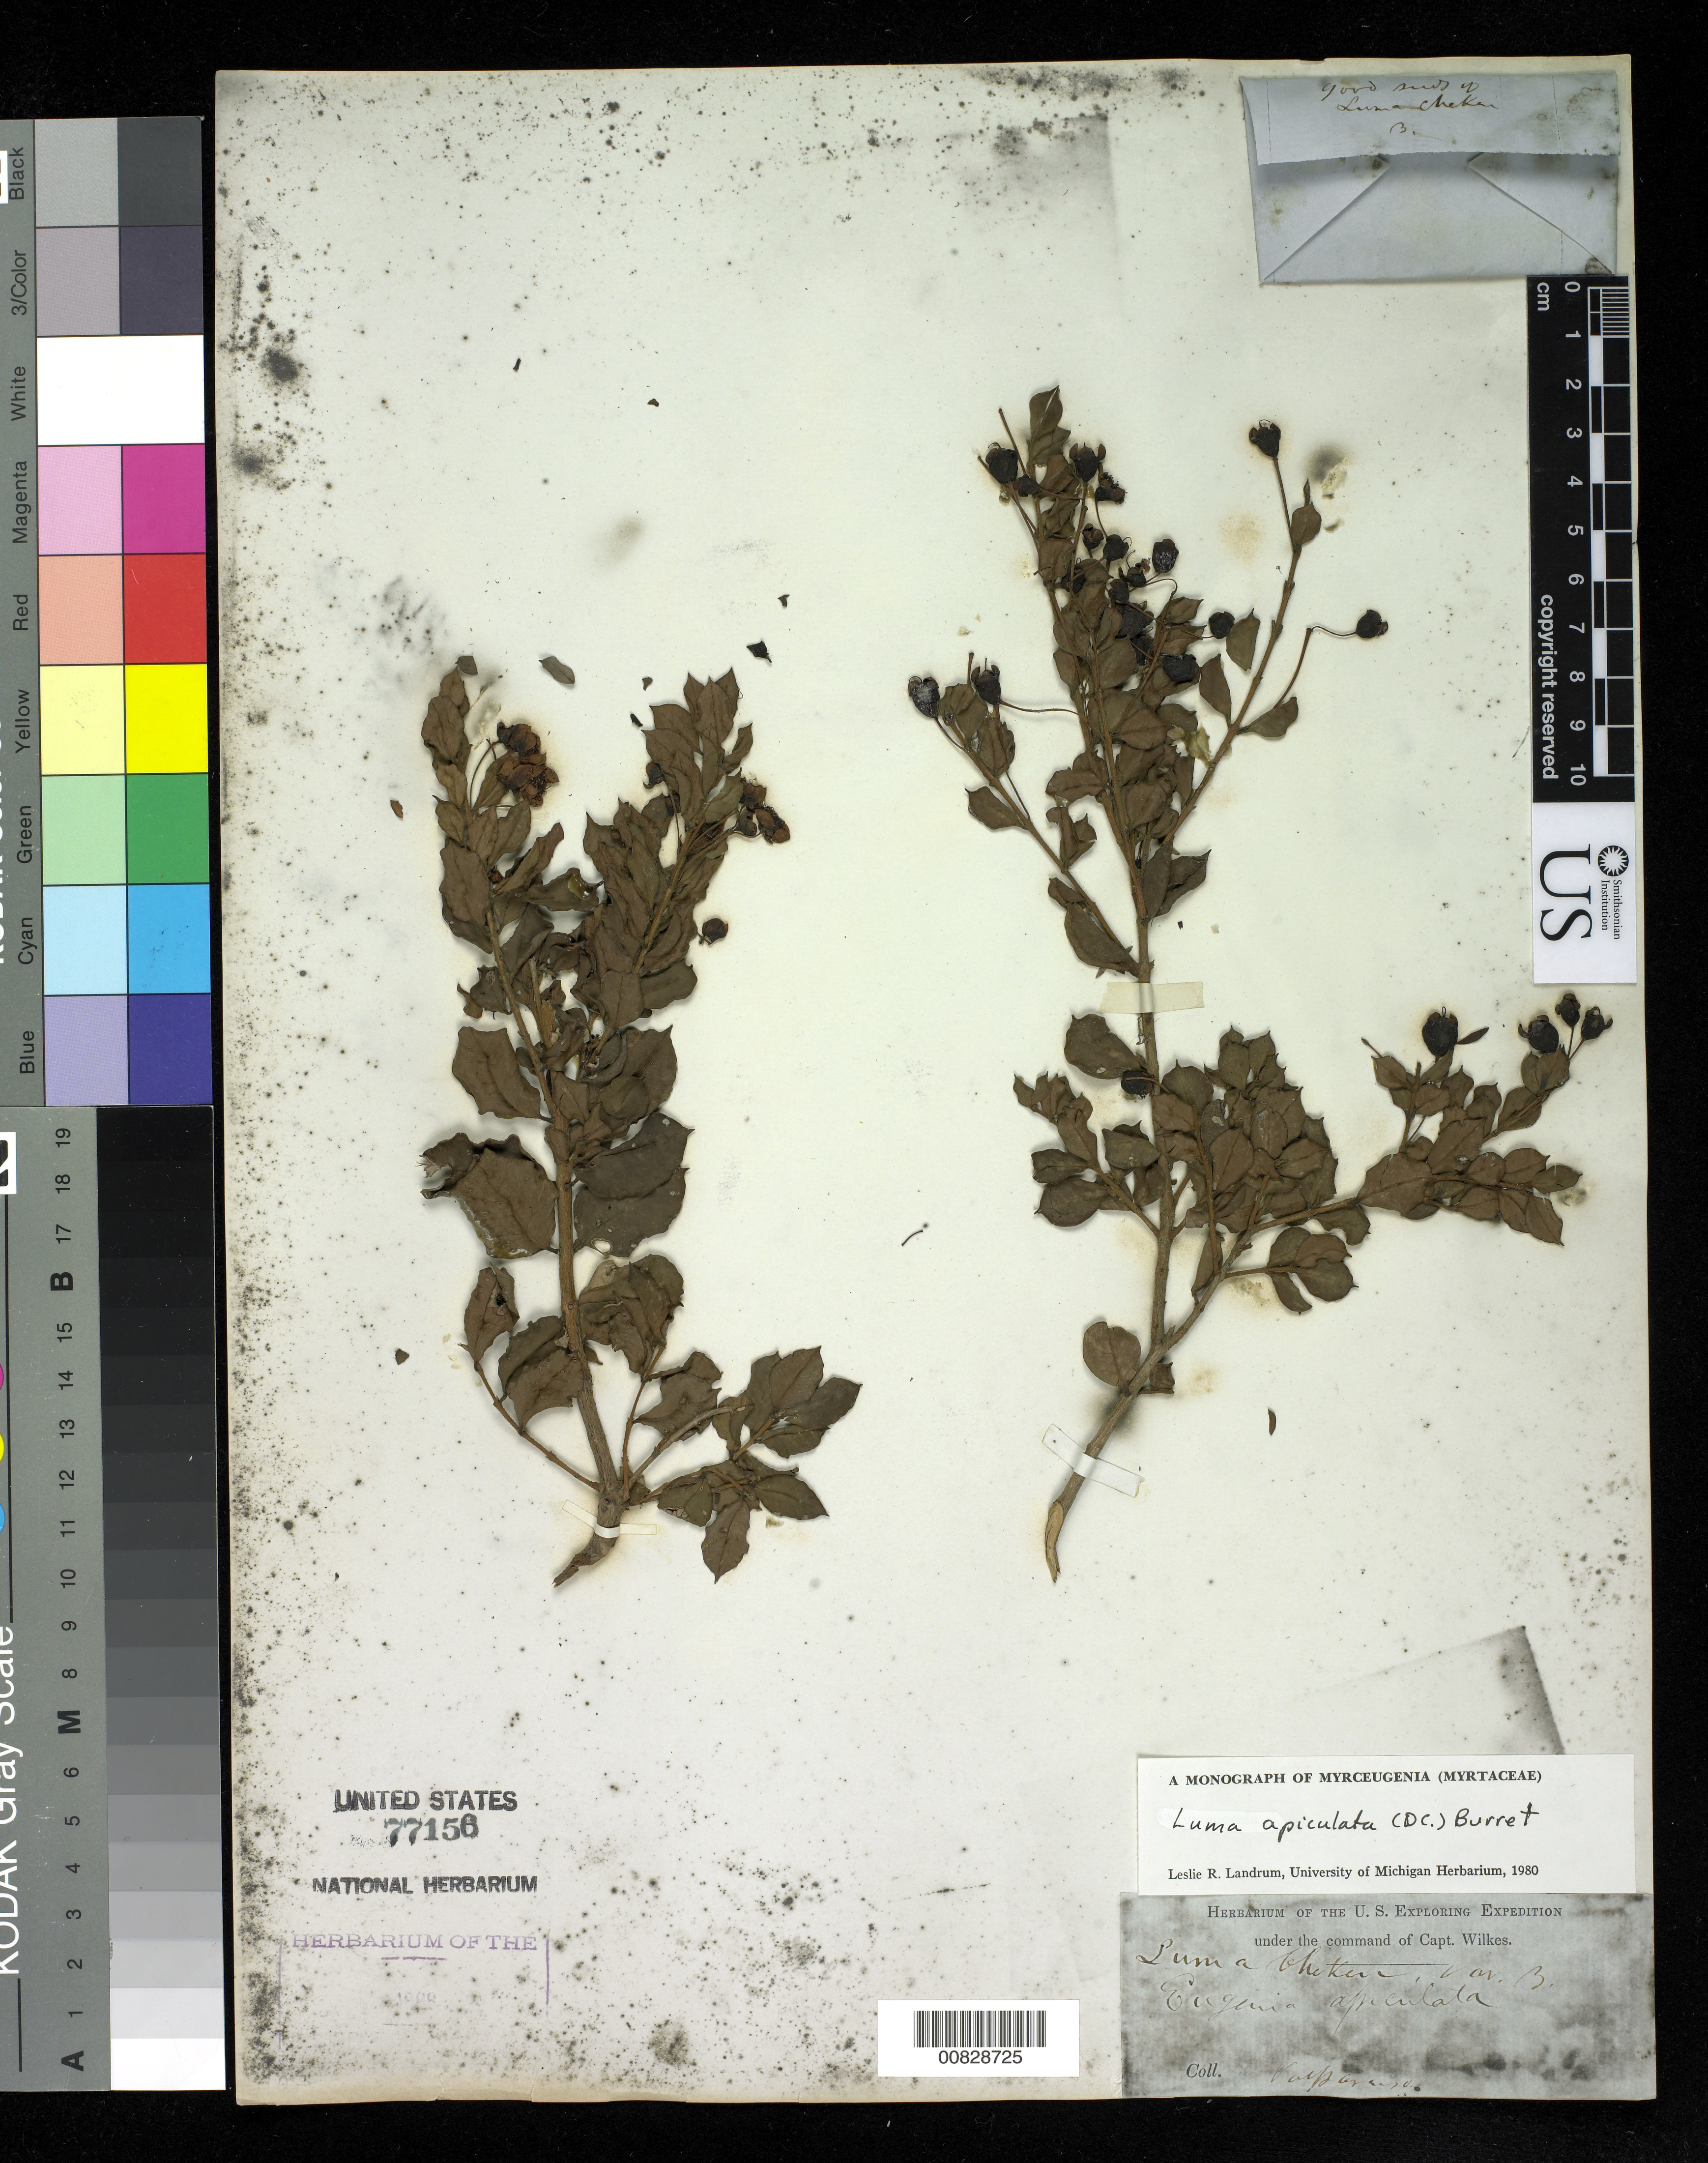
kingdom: Plantae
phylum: Tracheophyta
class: Magnoliopsida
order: Myrtales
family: Myrtaceae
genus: Luma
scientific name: Luma apiculata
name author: (DC.) Burret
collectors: Wilkes Explor. Exped.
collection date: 1838/1842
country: Chile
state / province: Valparaíso (V)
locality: Valparaiso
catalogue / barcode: US 77156